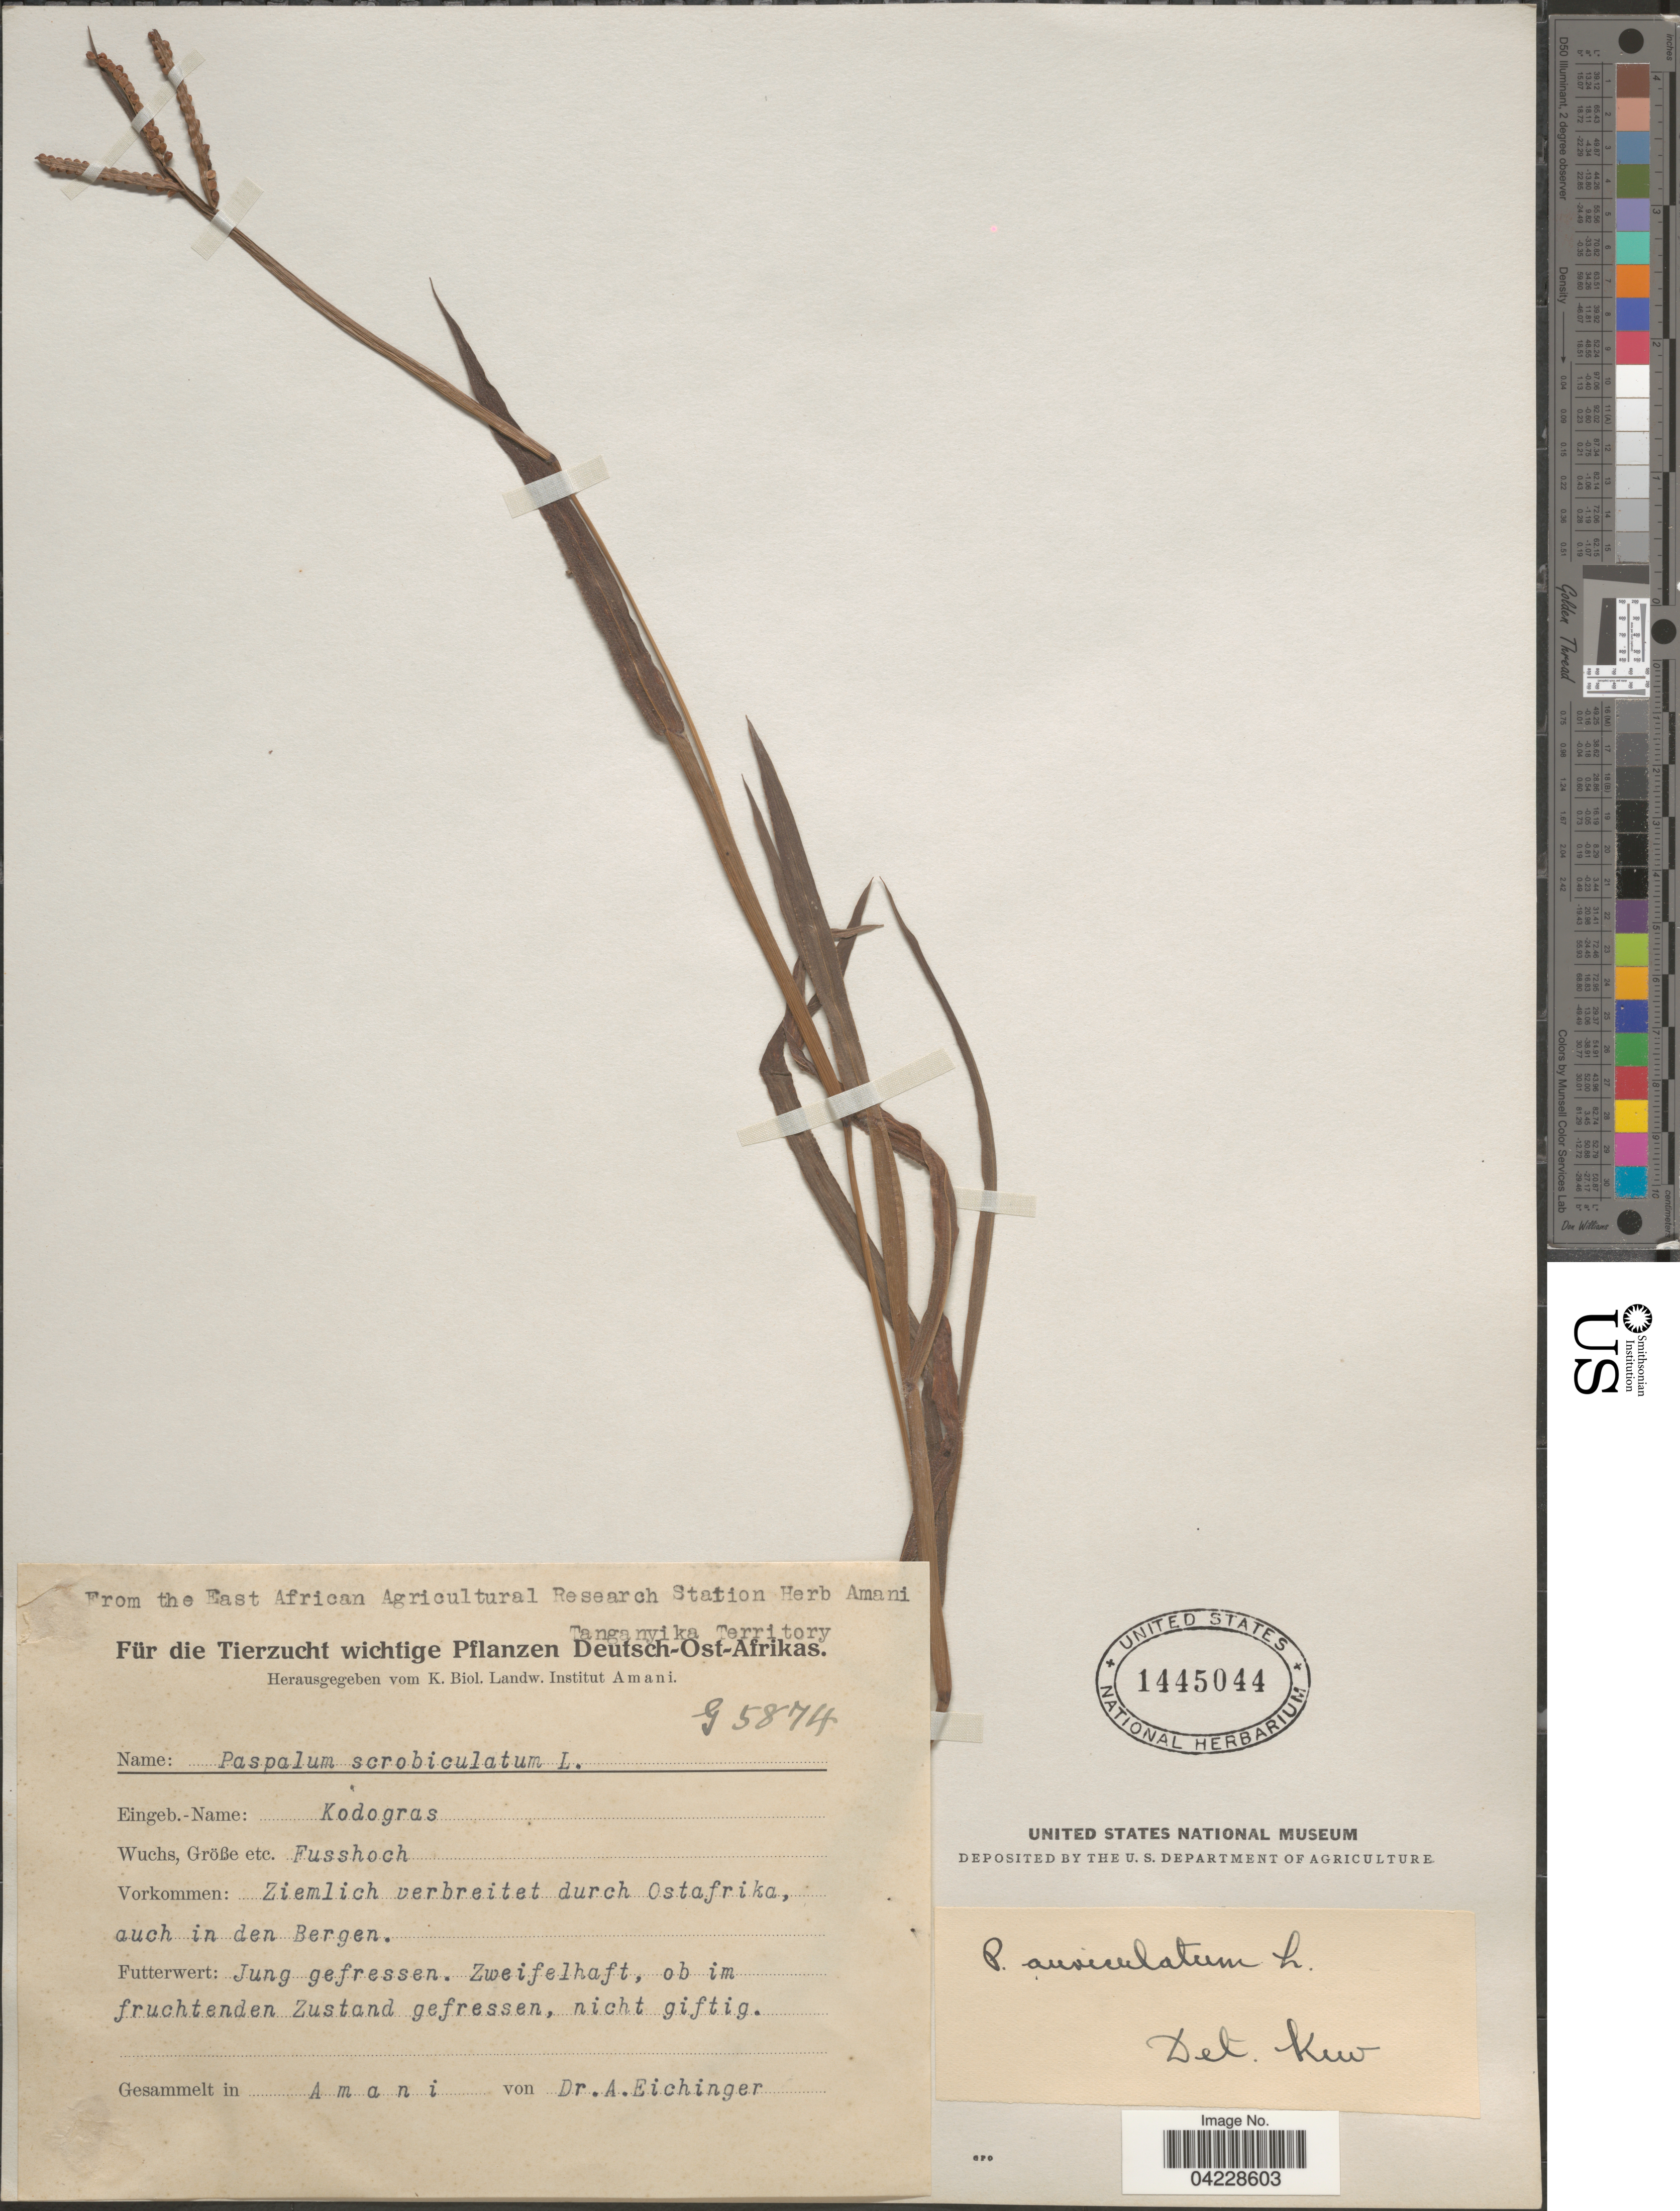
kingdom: Plantae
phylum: Tracheophyta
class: Liliopsida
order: Poales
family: Poaceae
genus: Paspalum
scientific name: Paspalum scrobiculatum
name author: L.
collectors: A. Eichinger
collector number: G5874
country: Tanzania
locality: East African Agricultural Research Station. Tanganyika Territory. Deutsch-Ost-Afrikas. Ziemlich verbreitet durch Ostafrika, auch in den Bergen. Amani.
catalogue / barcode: US 1445044